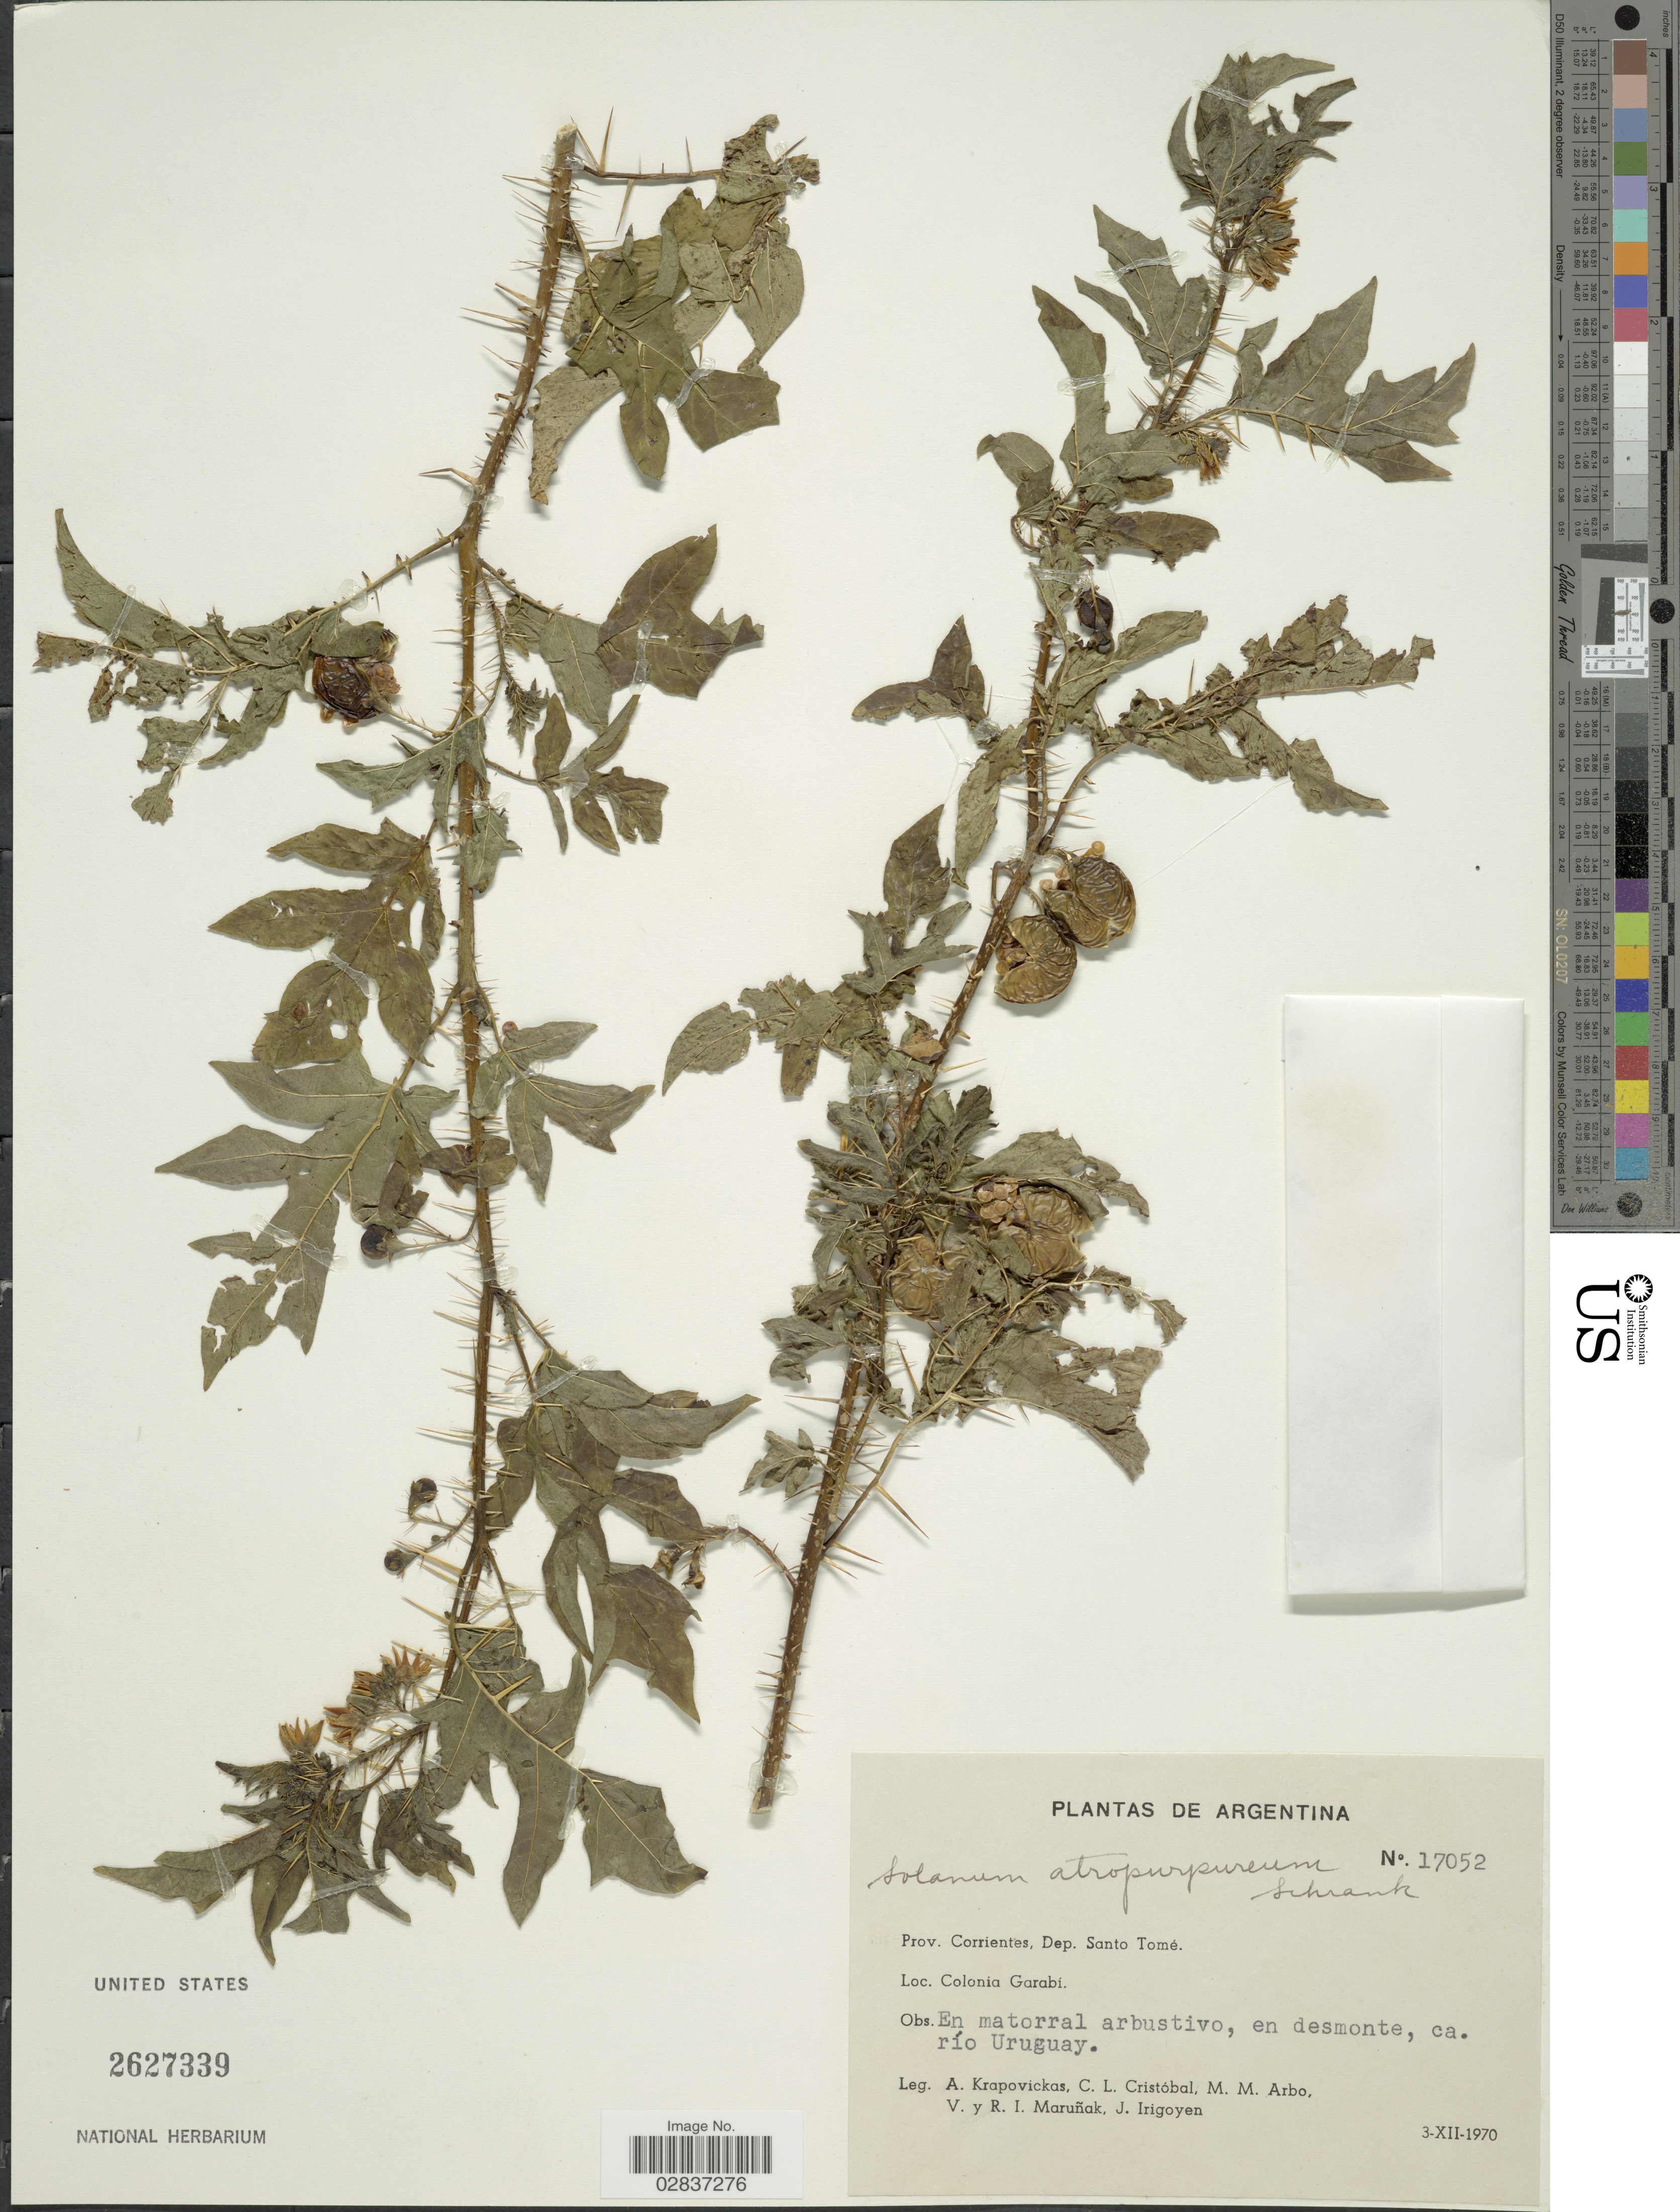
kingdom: Plantae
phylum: Tracheophyta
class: Magnoliopsida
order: Solanales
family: Solanaceae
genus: Solanum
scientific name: Solanum atropurpureum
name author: Schrank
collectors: A. Krapovickas, C. L. Cristóbal, M. M. Arbo, V. Maruñak & et al.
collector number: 17052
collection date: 1970-12-03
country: Argentina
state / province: Corrientes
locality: Prov. Corrientes, Dep. Santo Tomé, Colonia Garabí, En matorral arbustivo, en desmonte, ca. río Uruguay.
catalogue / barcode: US 2627339